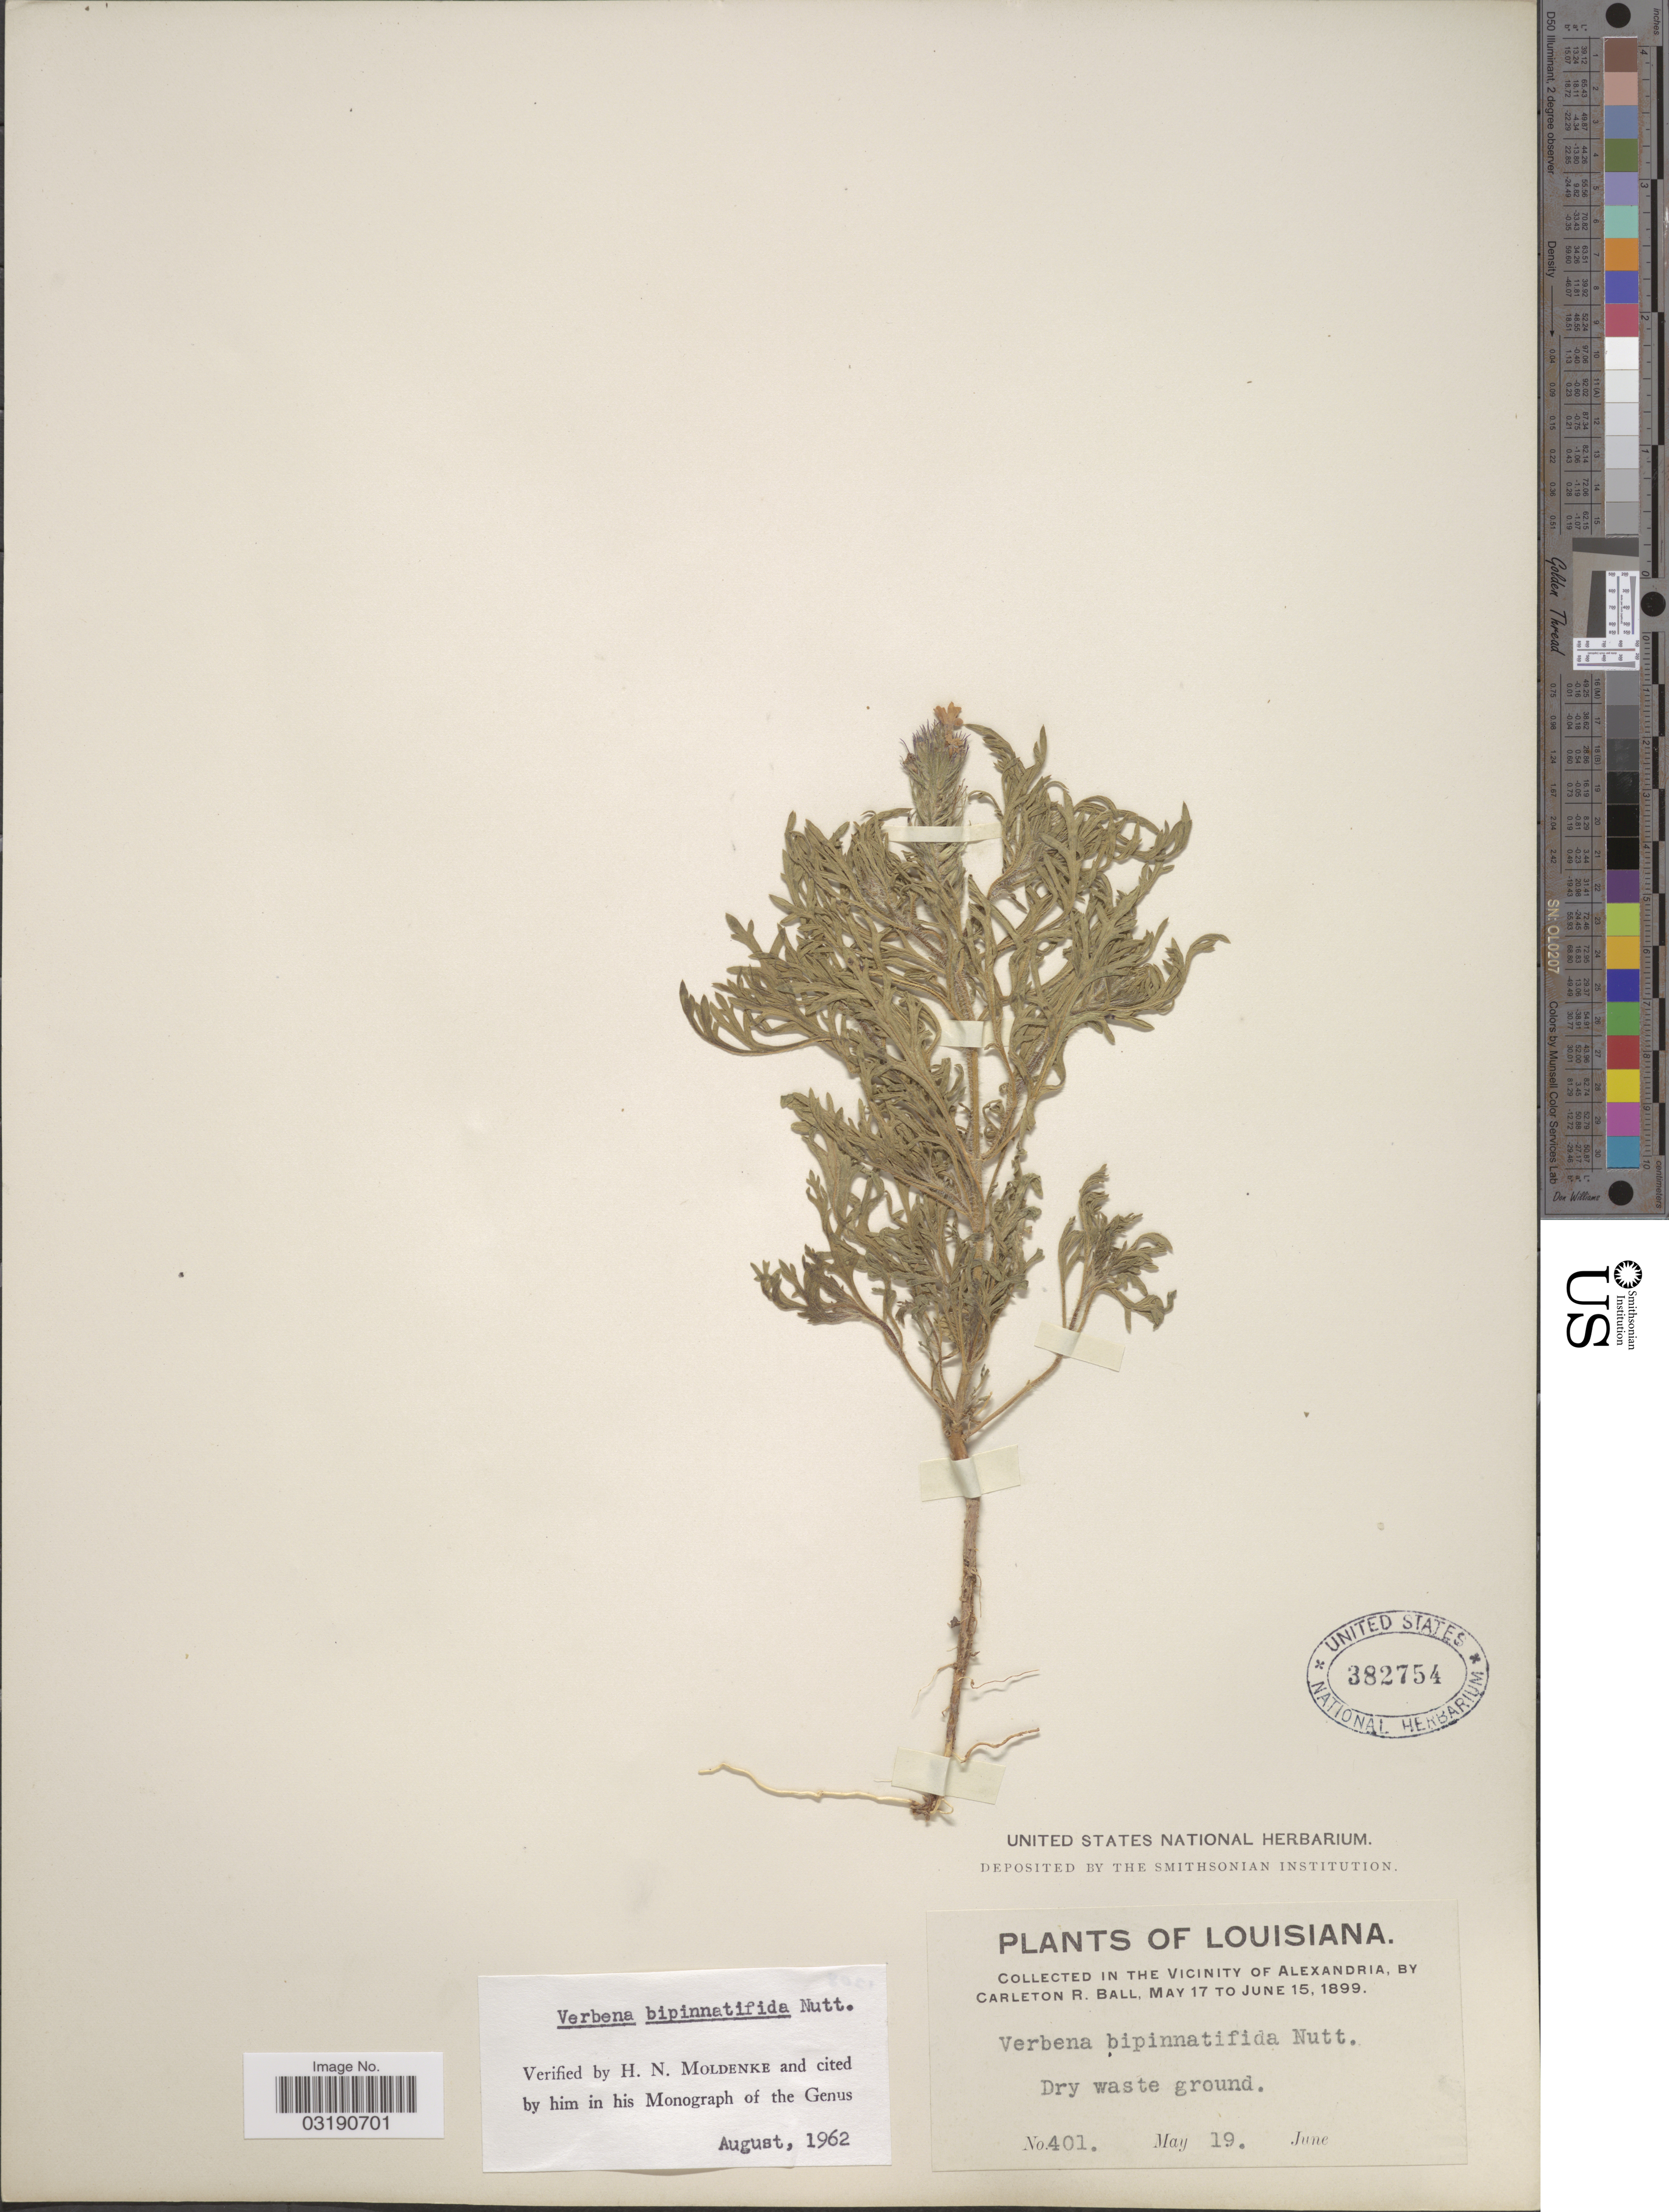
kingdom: Plantae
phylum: Tracheophyta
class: Magnoliopsida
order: Lamiales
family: Verbenaceae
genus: Verbena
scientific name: Verbena bipinnatifida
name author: (Schauer) Nutt.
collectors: C. R. Ball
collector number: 401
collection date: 1899-05-19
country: United States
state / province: Louisiana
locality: In the Vicinity of Alexandria.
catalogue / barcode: US 382754